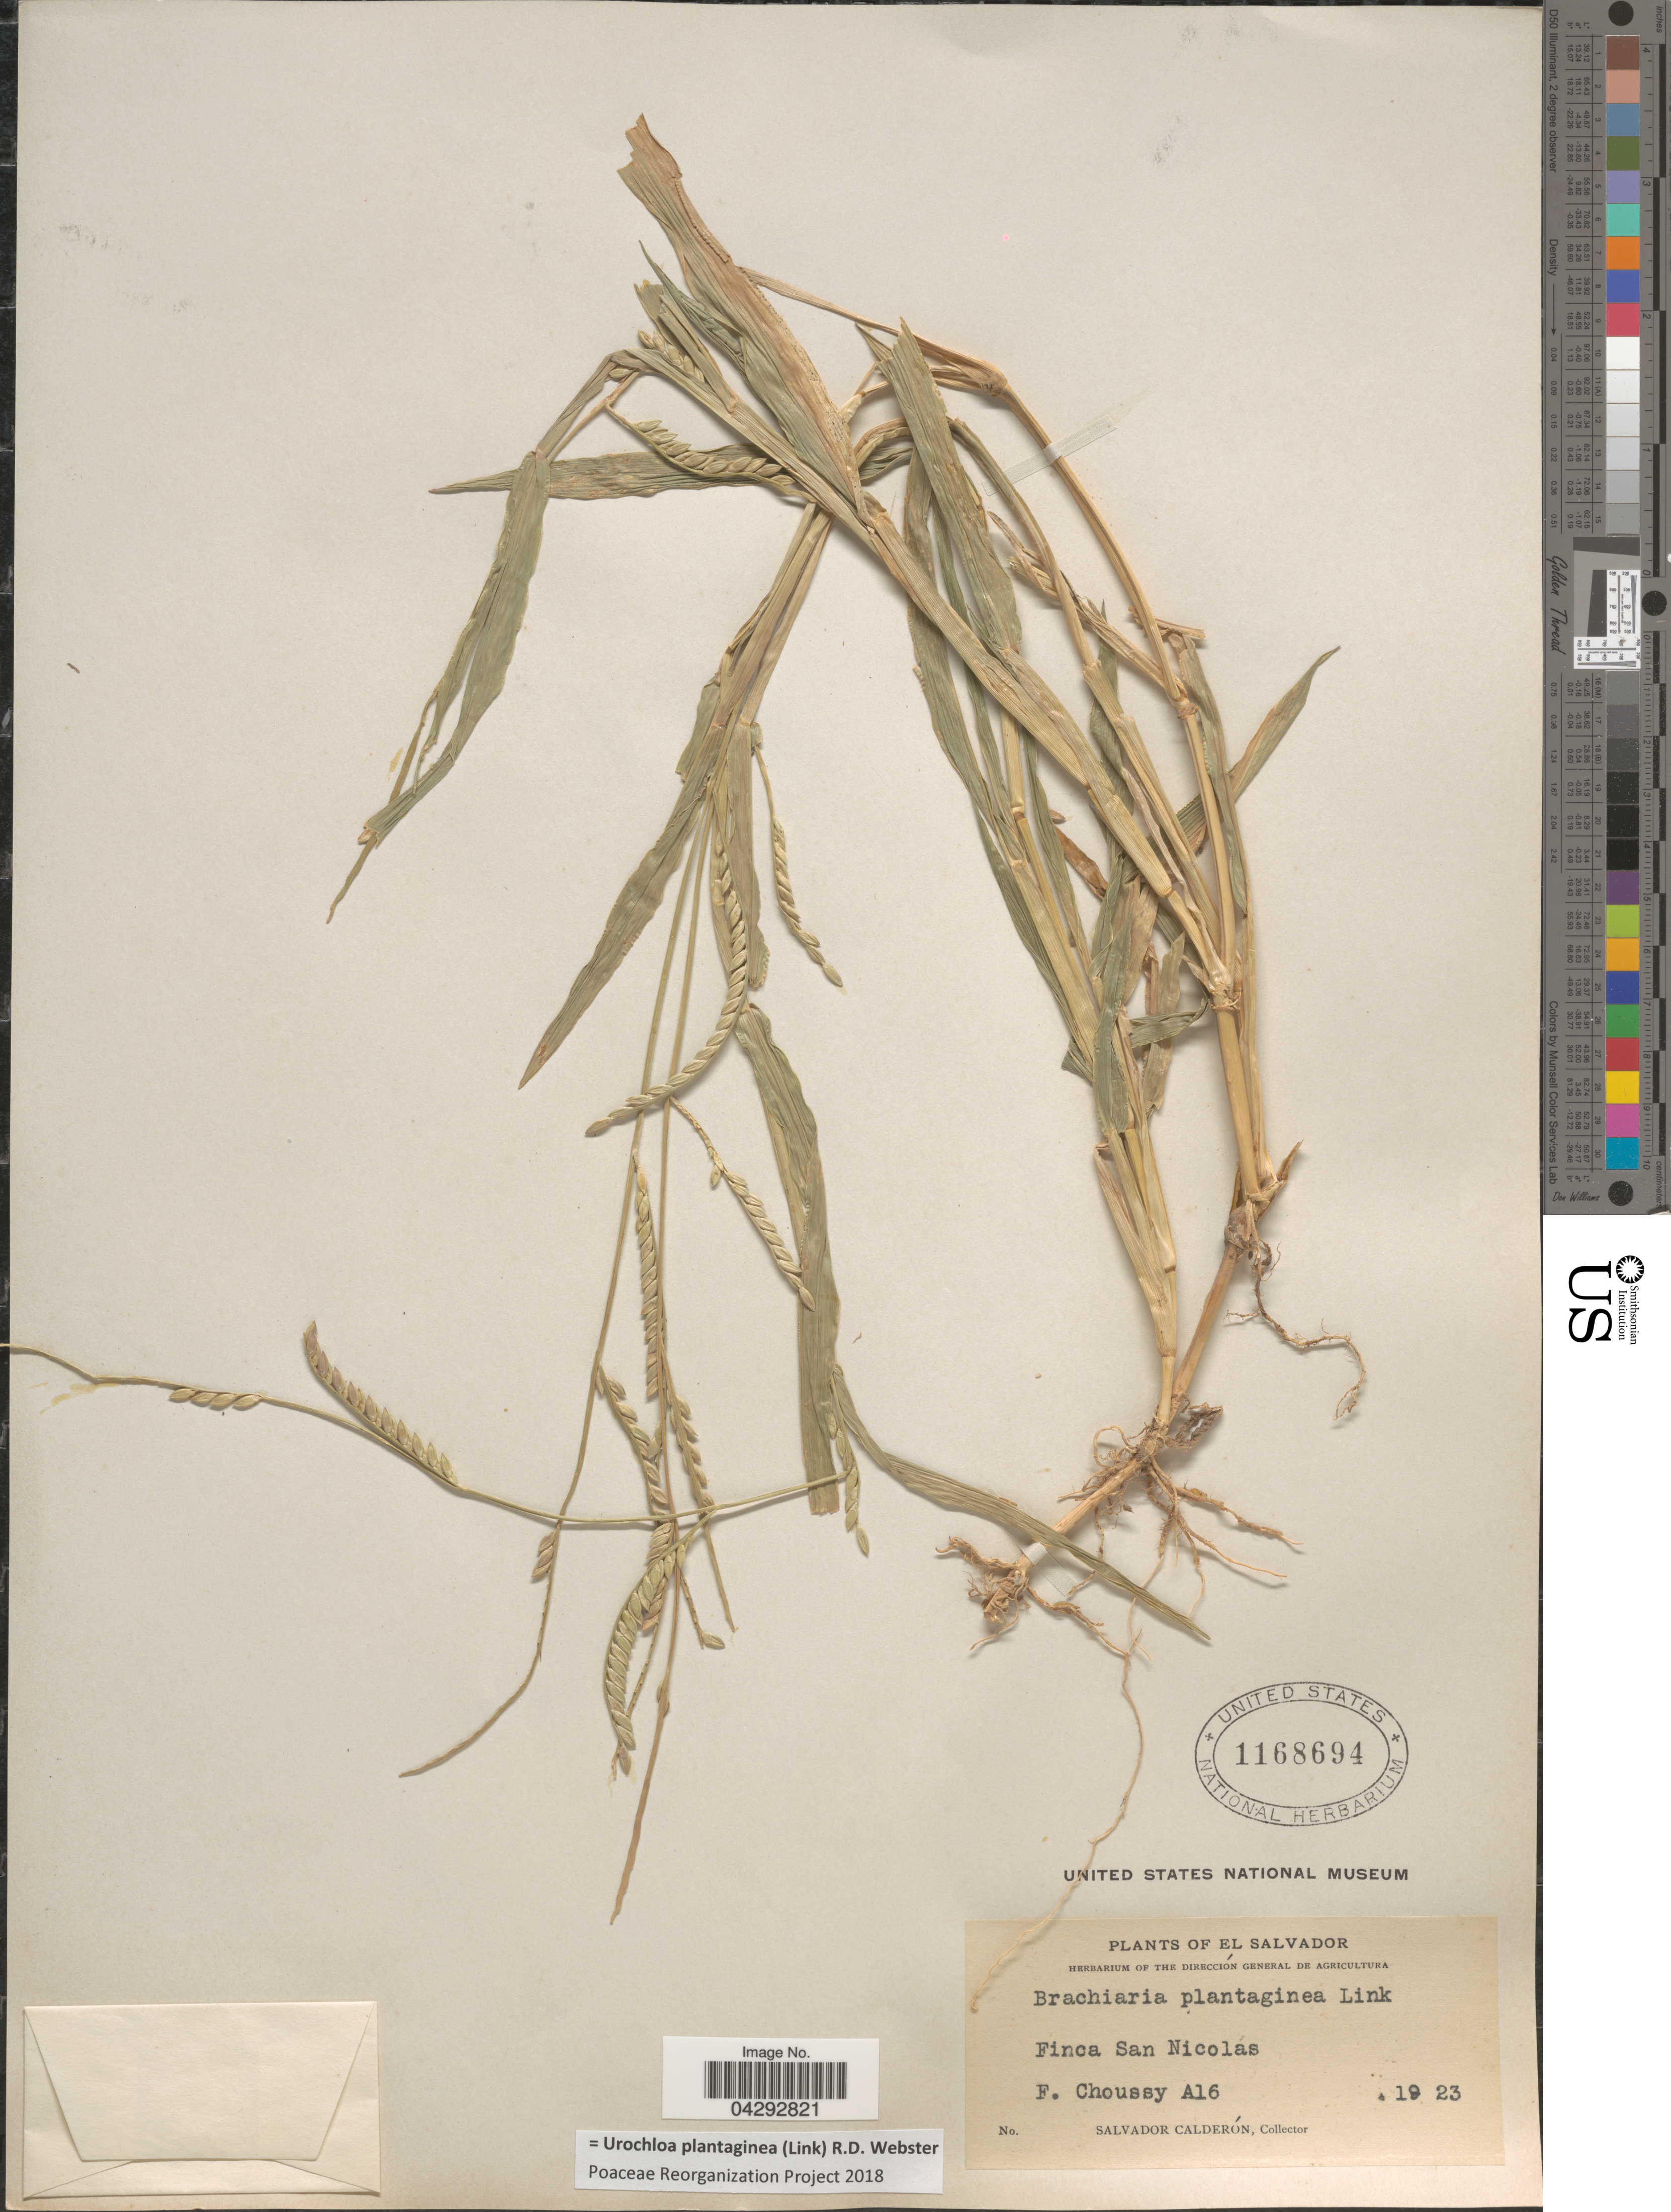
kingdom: Plantae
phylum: Tracheophyta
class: Liliopsida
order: Poales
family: Poaceae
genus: Urochloa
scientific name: Urochloa plantaginea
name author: (Link) R.D. Webster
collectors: S. Calderón & F. Choussy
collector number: A16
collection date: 1923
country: El Salvador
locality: Finca San Nicolas.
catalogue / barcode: US 1168694